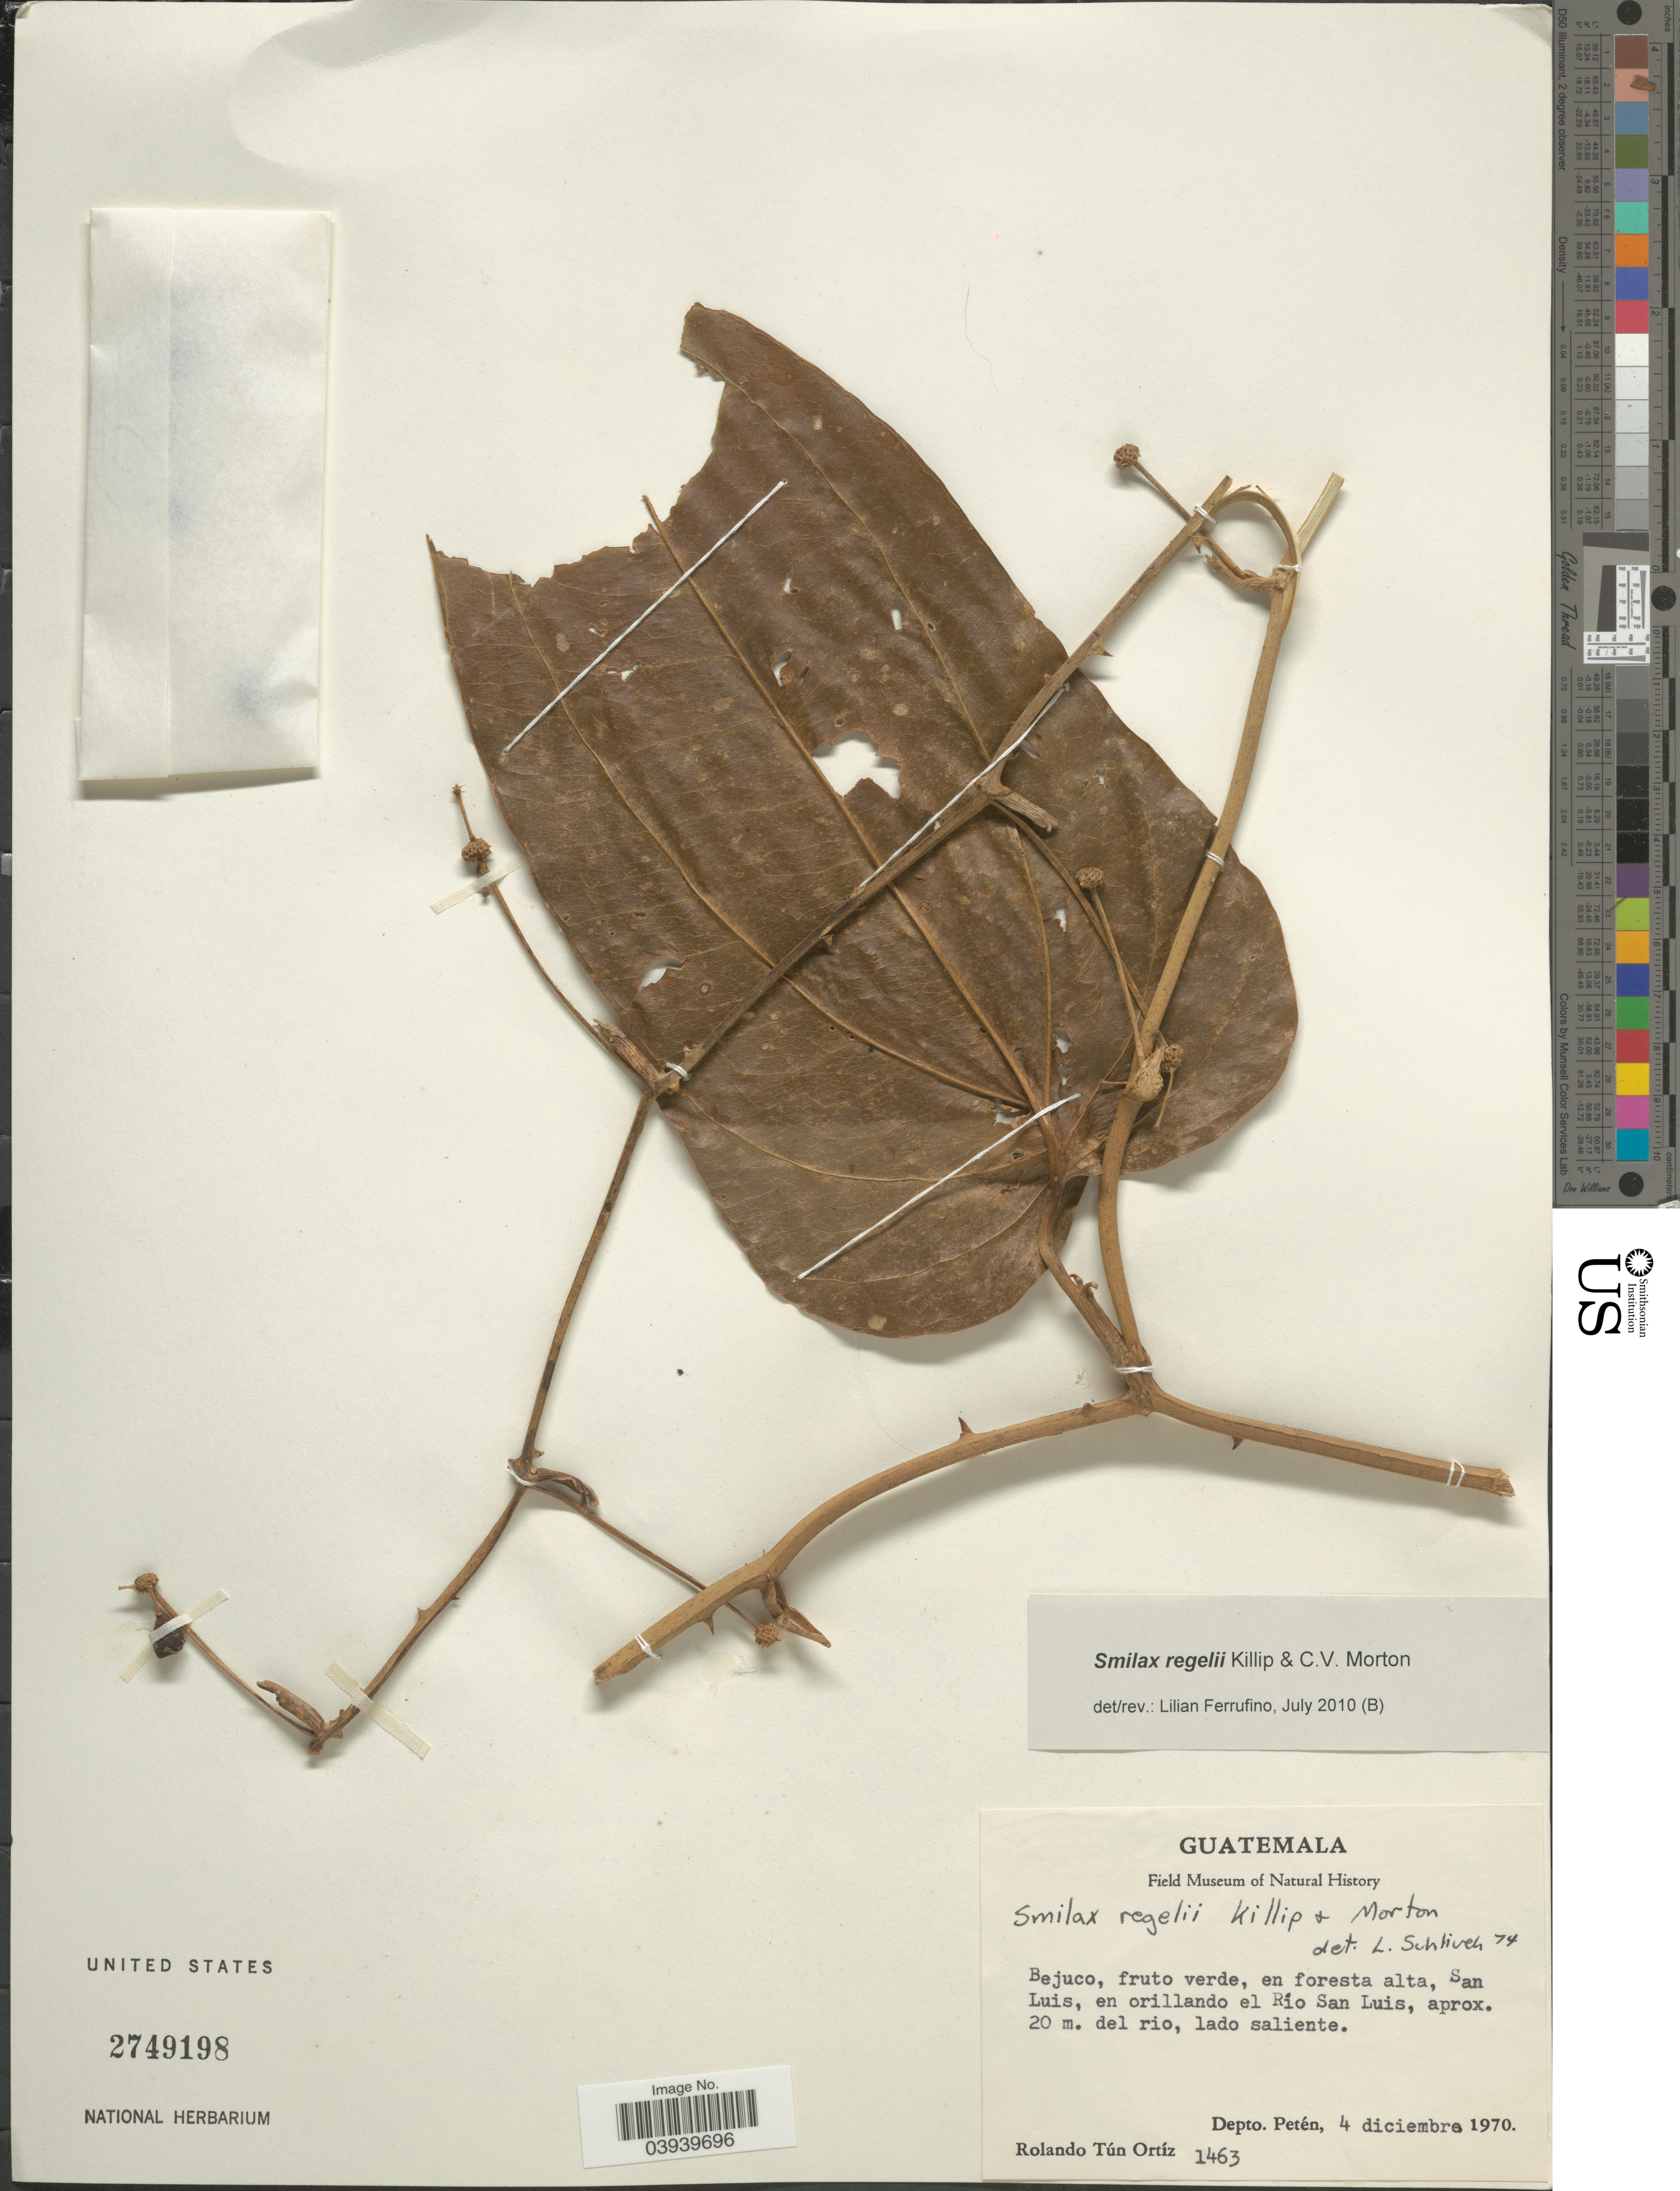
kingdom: Plantae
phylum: Tracheophyta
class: Liliopsida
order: Liliales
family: Smilacaceae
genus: Smilax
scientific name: Smilax regelii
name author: Killip & C.V. Morton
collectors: R. T. Ortíz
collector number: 1463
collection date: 1970-12-04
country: Guatemala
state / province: El Peten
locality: San Luis, en orillando el Río San Luis, aprox. 20 m. del rio, lado saliente. Depto. Petén.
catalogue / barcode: US 2749198